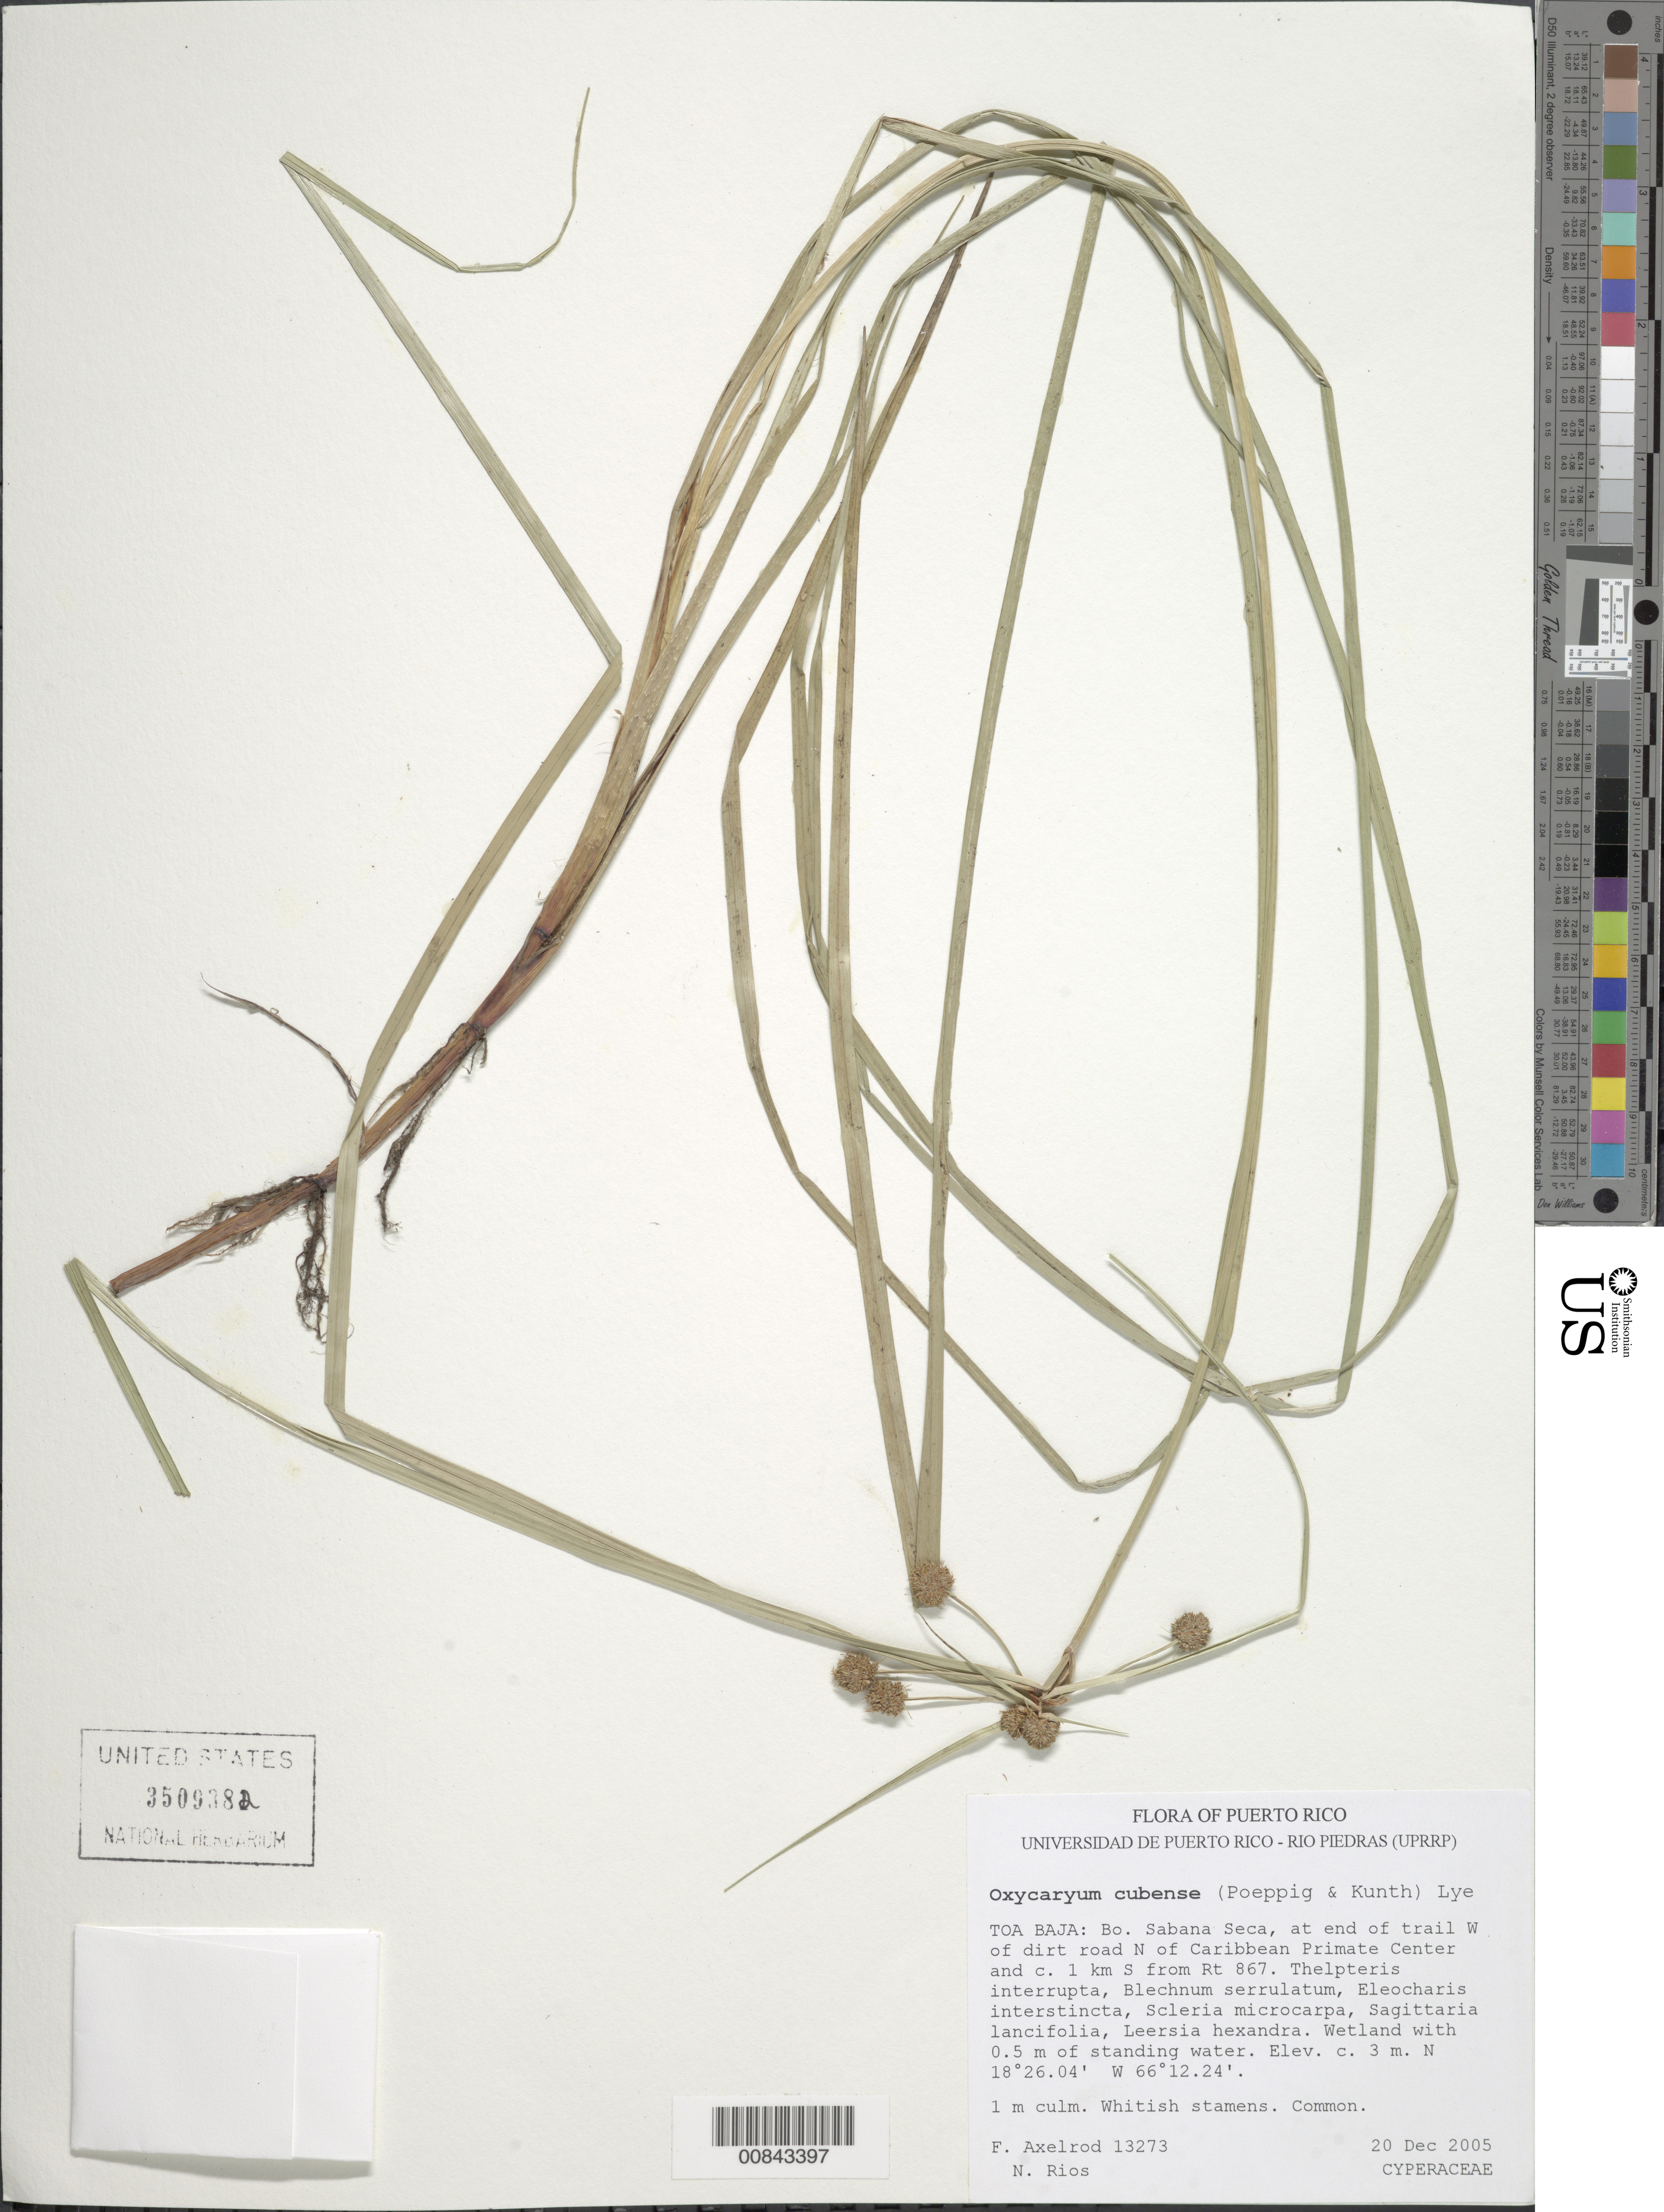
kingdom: Plantae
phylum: Tracheophyta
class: Liliopsida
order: Poales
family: Cyperaceae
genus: Cyperus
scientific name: Cyperus blepharoleptos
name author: Steud.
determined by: Strong, M. T., (US), Smithsonian Institution - National Museum of Natural History (UNITED STATES)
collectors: F. Axelrod & N. Rios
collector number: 13273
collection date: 2005-12-20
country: Puerto Rico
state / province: Toa Baja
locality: Bo. Sabana Seca, at end of trail W of dirt road N of Caribbean Primate Center and c. 1 km S from Rt 867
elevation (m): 3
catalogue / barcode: US 3509382